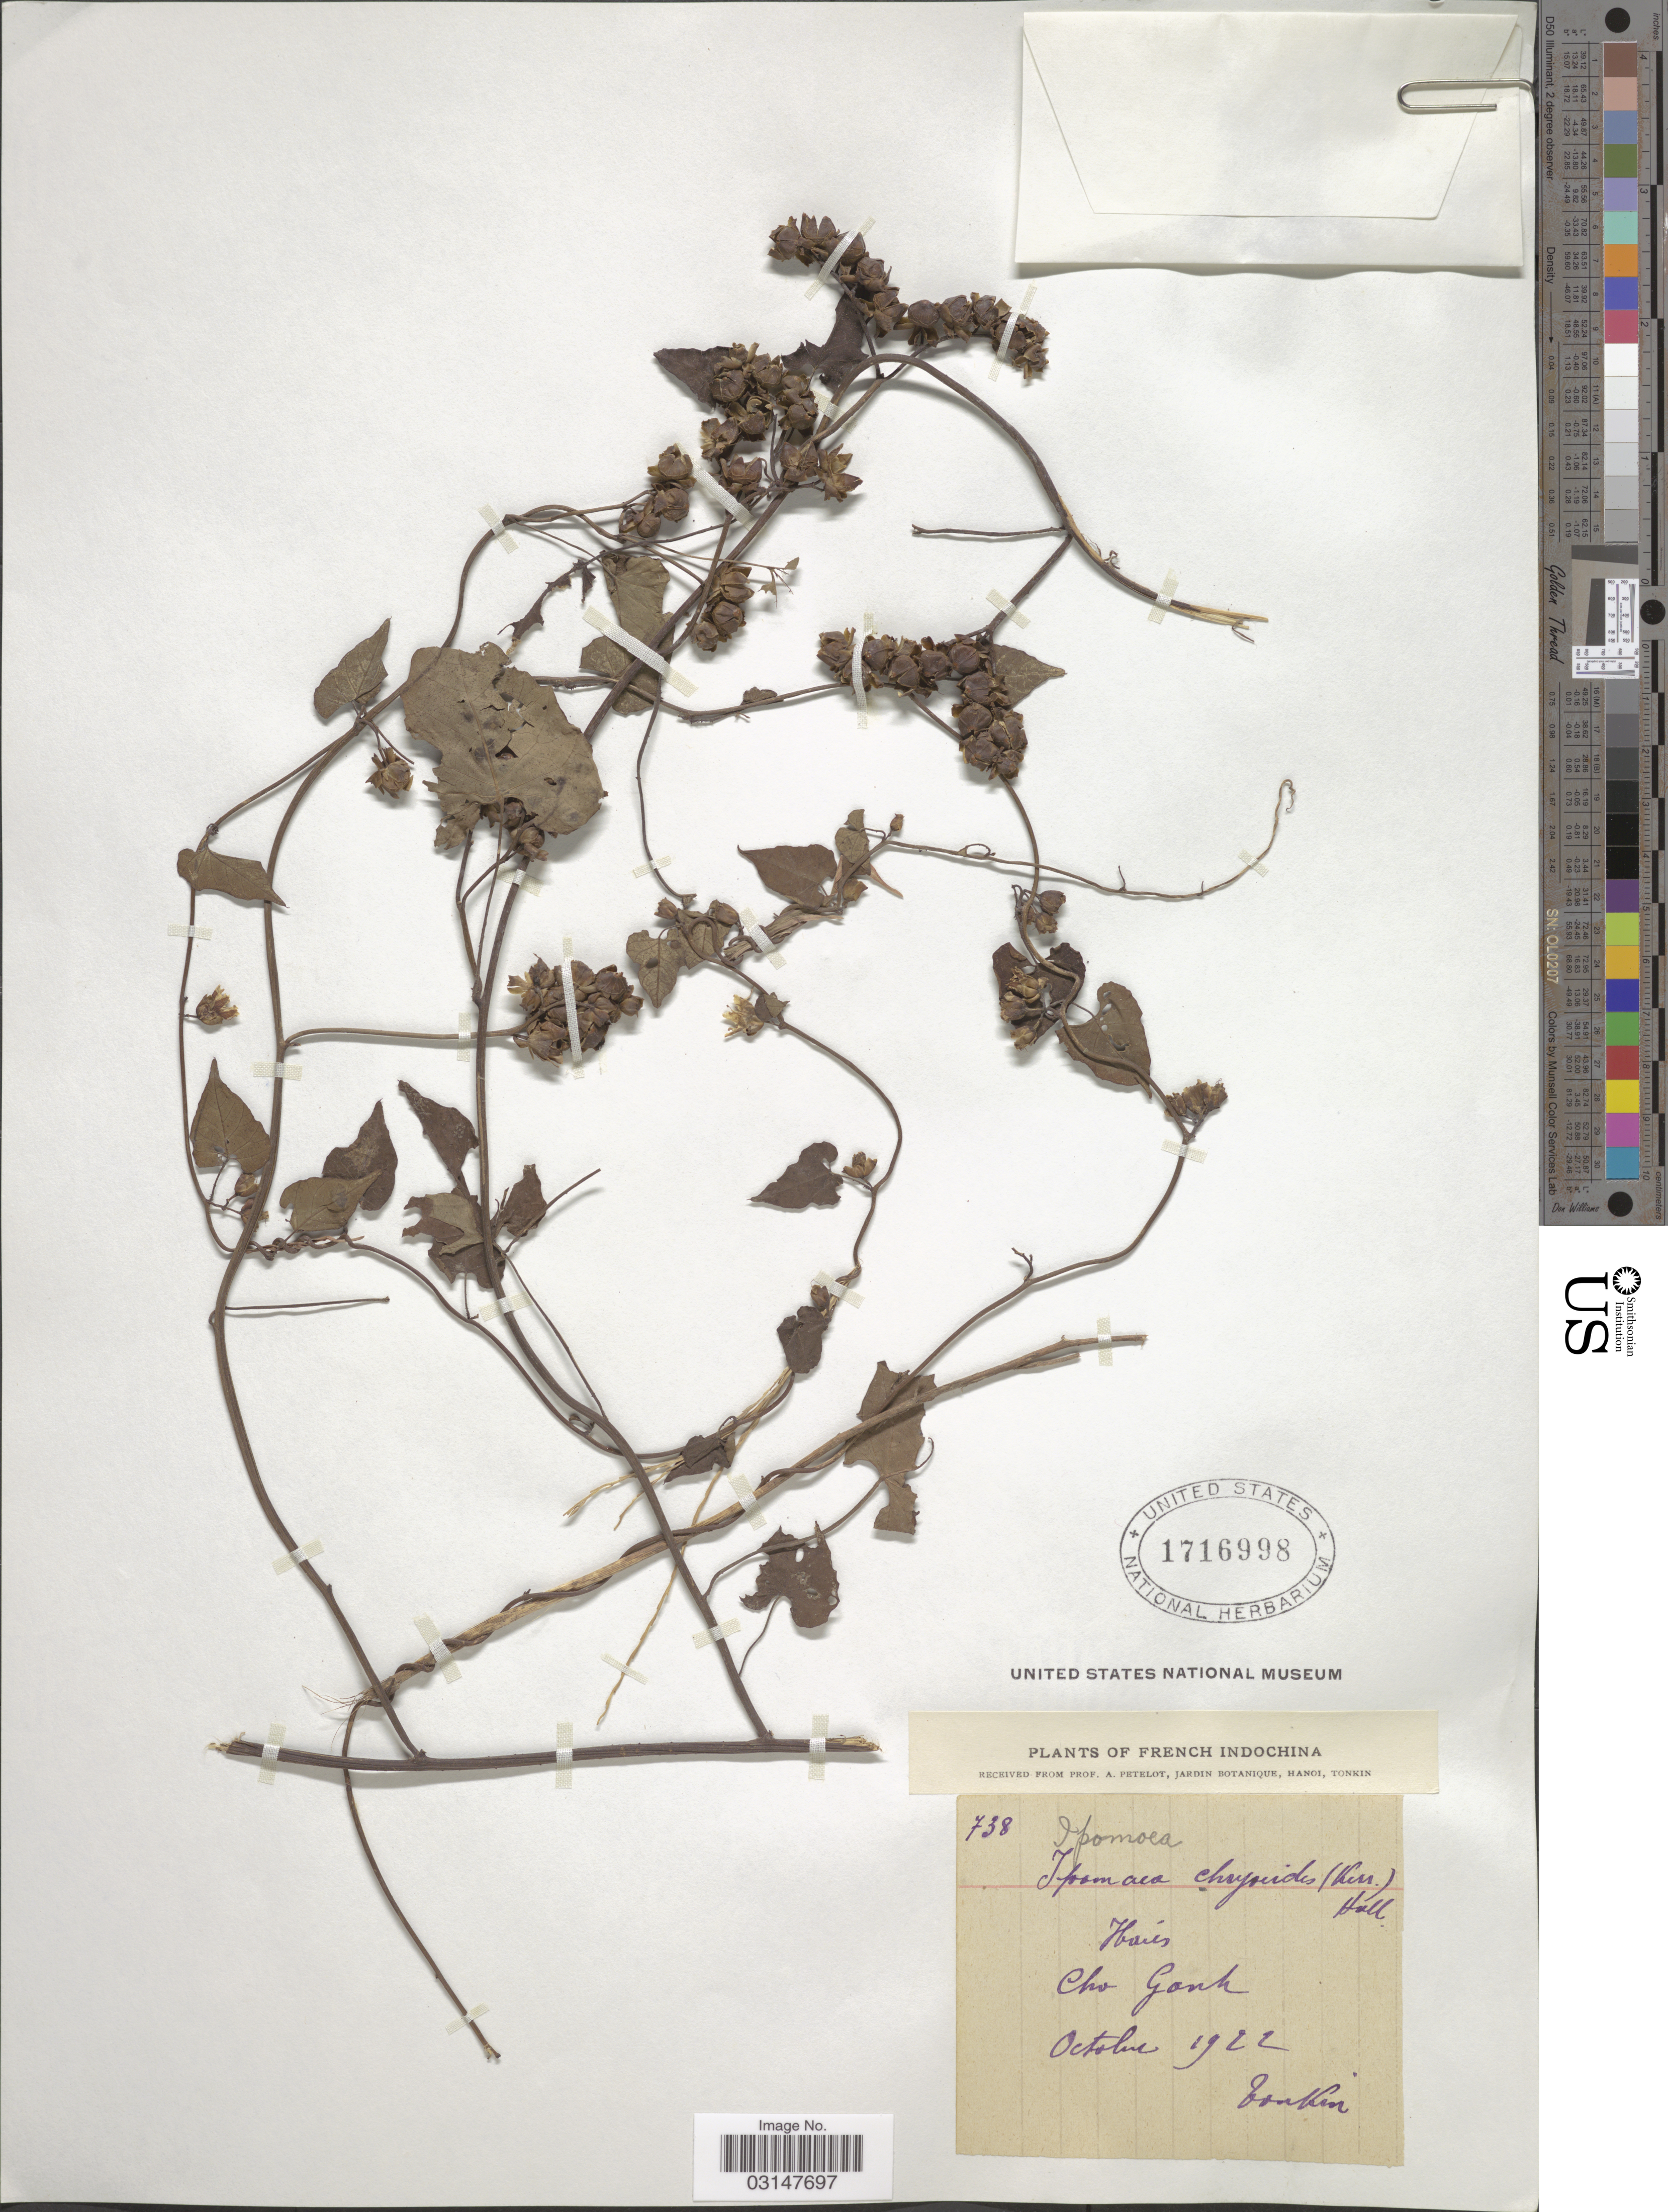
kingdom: Plantae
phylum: Tracheophyta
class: Magnoliopsida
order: Solanales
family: Convolvulaceae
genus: Merremia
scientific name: Merremia hederacea f. hederacea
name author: (Burm. f.) Hallier f.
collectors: P. A. Pételot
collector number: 738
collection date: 1922-10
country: Vietnam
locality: French Indochina. Cho Ganh.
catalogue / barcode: US 1716998